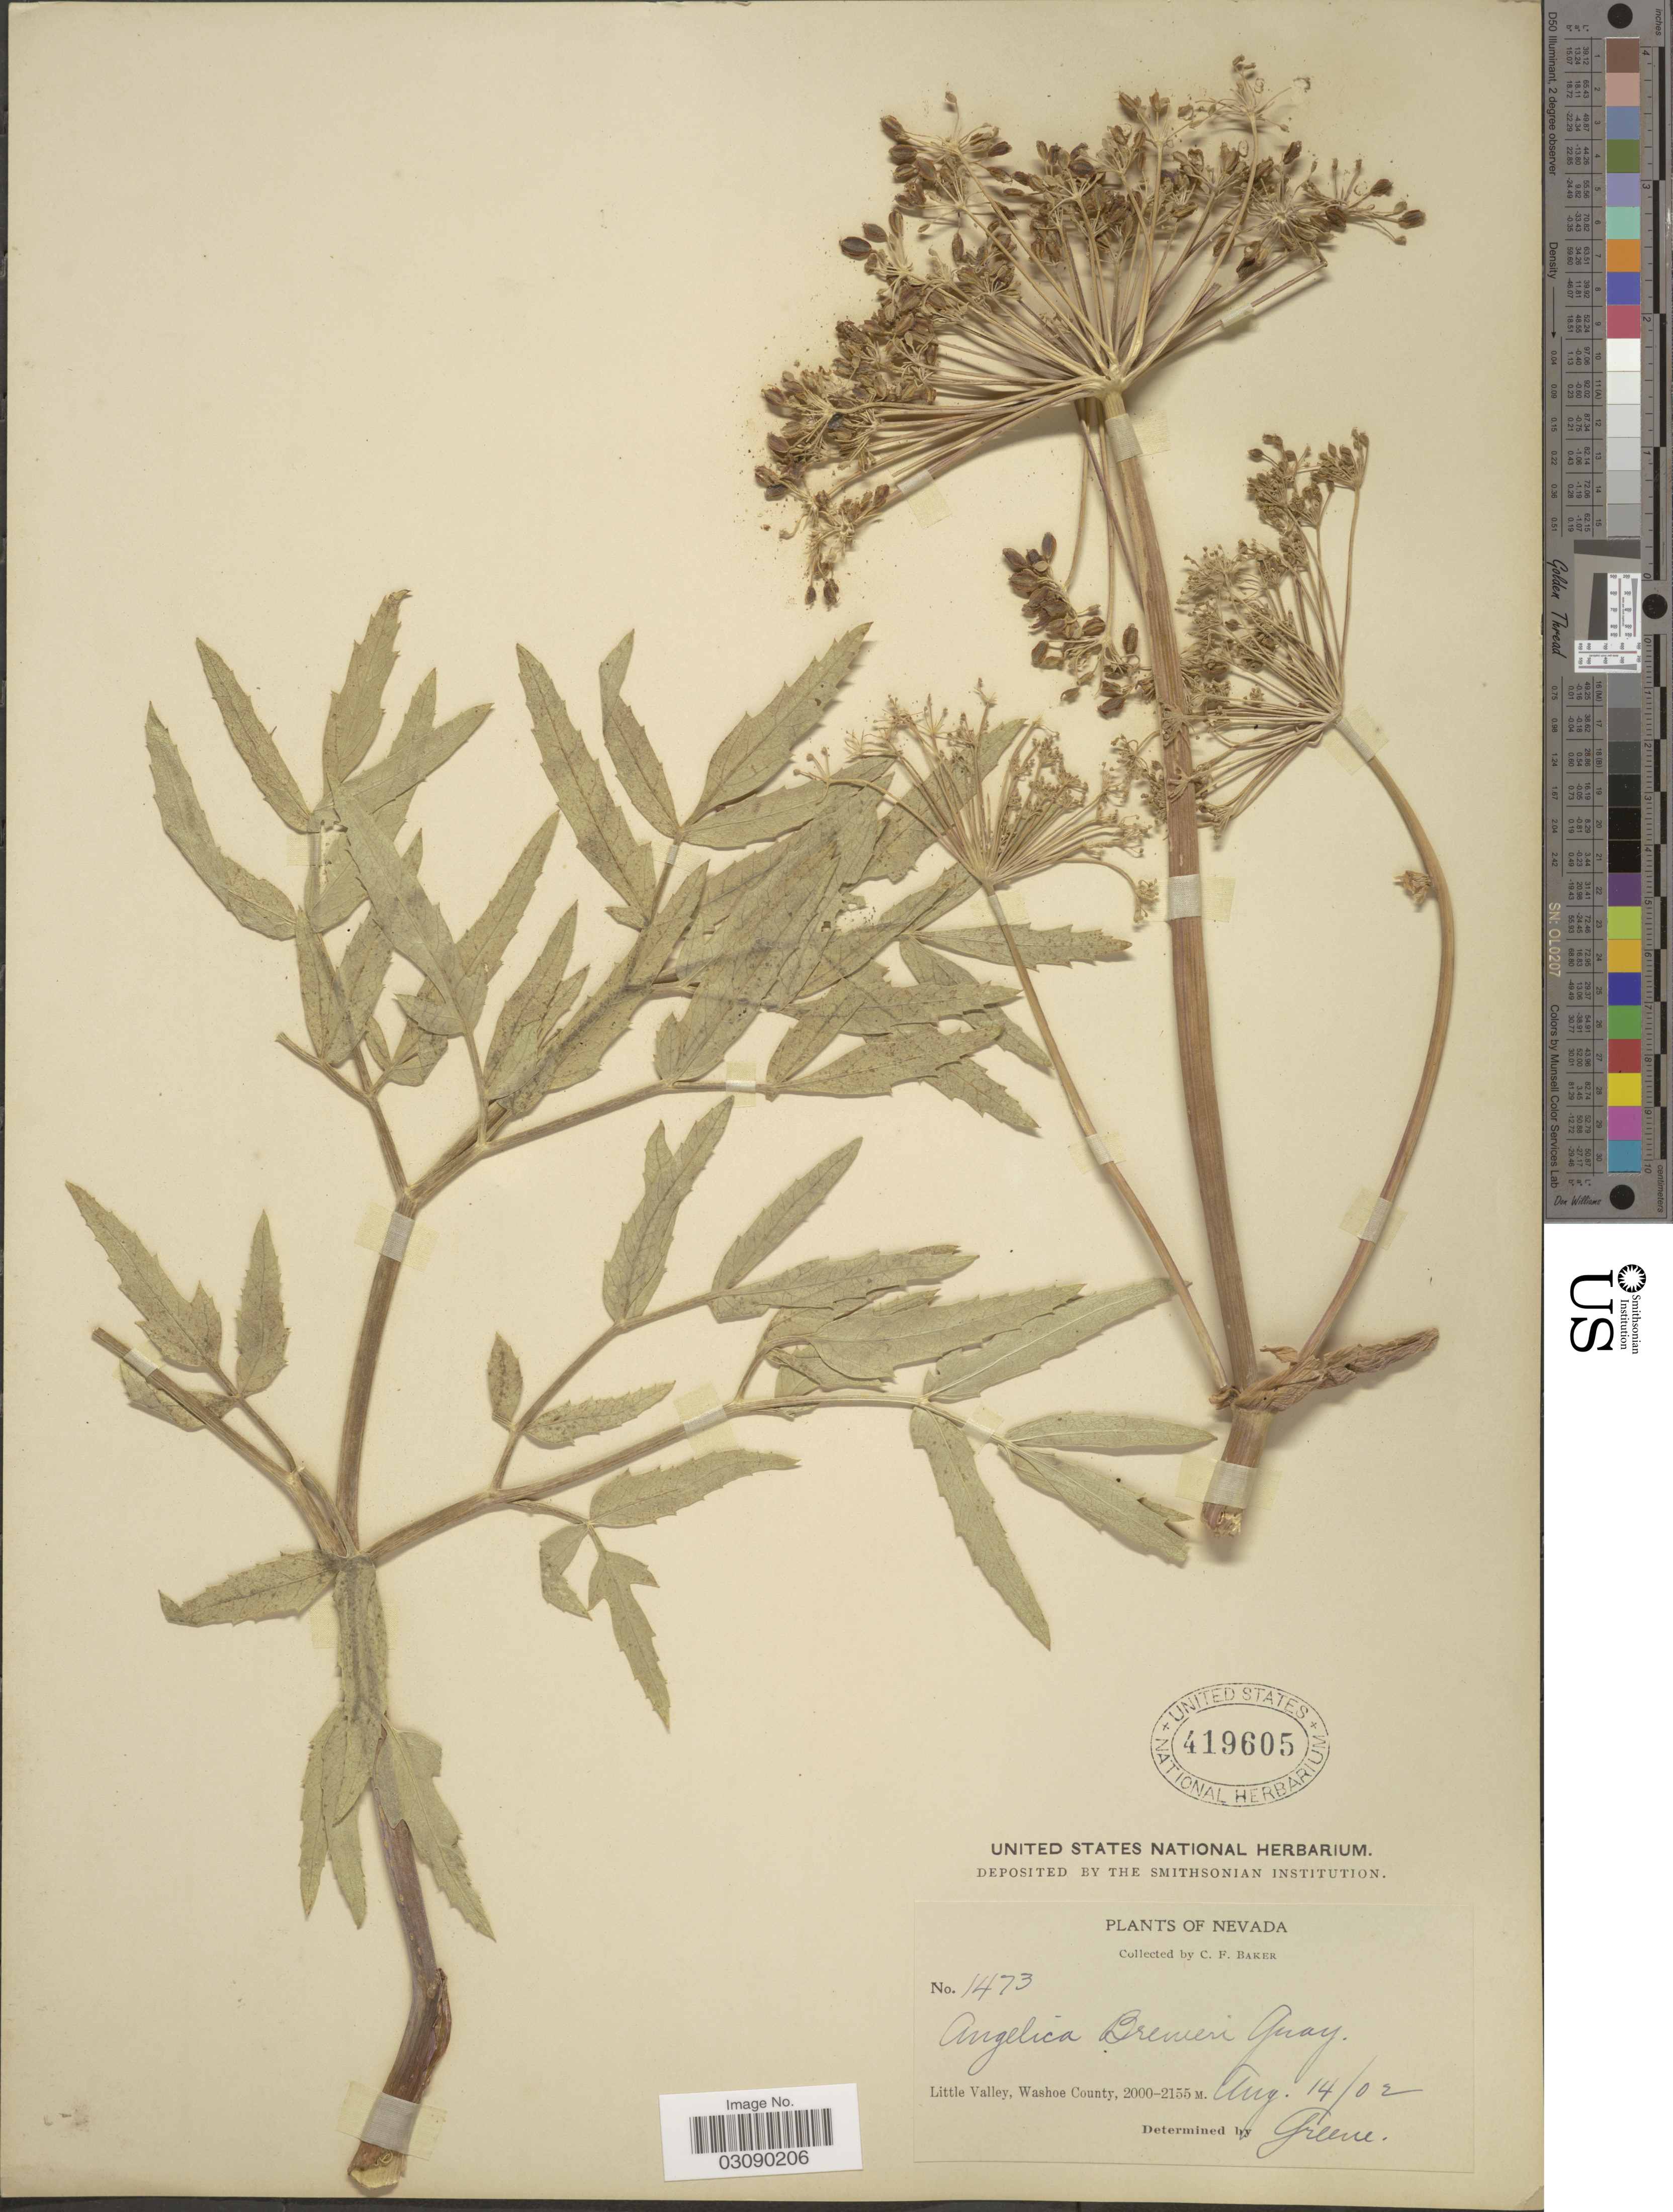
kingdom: Plantae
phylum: Tracheophyta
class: Magnoliopsida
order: Apiales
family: Apiaceae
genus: Angelica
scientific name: Angelica breweri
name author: A. Gray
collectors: C. F. Baker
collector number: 1473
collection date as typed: Transcribed d/m/y: 14/8/2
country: United States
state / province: Nevada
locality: Little Valley, Washoe County.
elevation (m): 2000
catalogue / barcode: US 419605